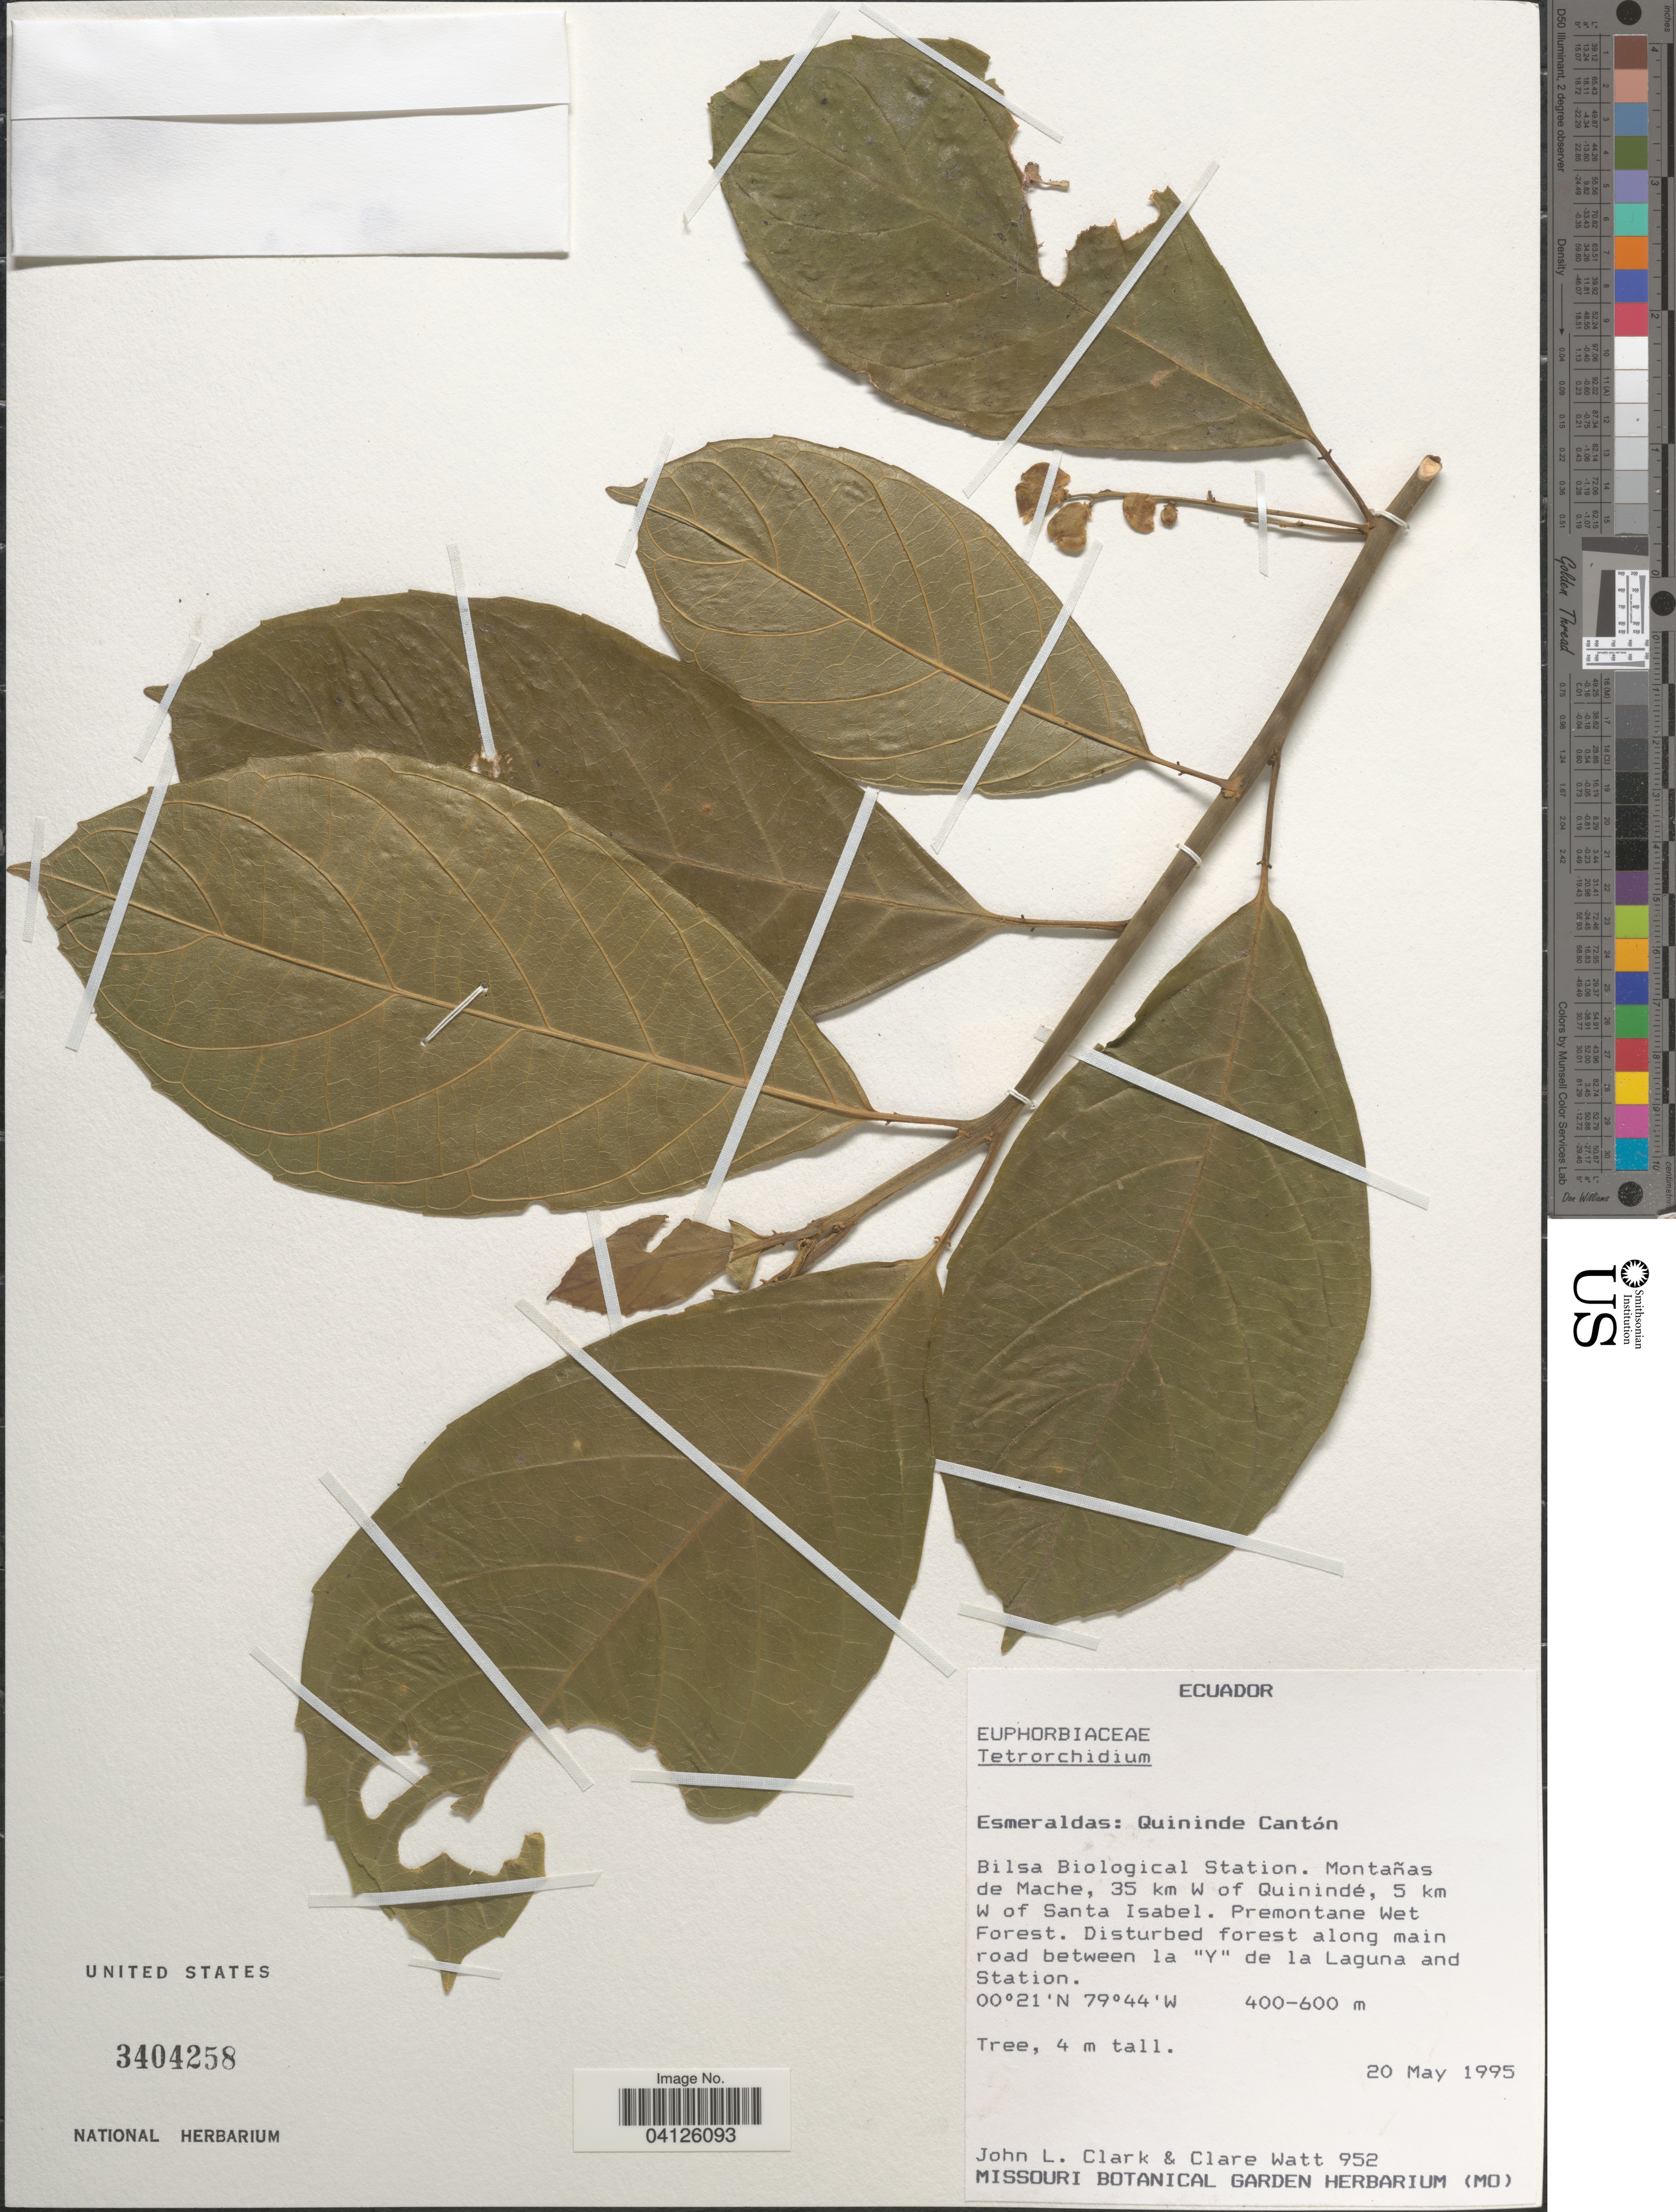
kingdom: Plantae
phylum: Tracheophyta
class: Magnoliopsida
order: Malpighiales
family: Euphorbiaceae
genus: Tetrorchidium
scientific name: Tetrorchidium sp.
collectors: J. L. Clark & C. Watt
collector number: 952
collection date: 1995-05-20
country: Ecuador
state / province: Esmeraldas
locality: Quininde Cantón. Bilsa Biological Station. Montañas de Mache, 35 km W of Quinindé, 5 km W of Santa Isabel. Disturbed forest along main road between la "Y" de la Laguna and Station.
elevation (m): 400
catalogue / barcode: US 3404258